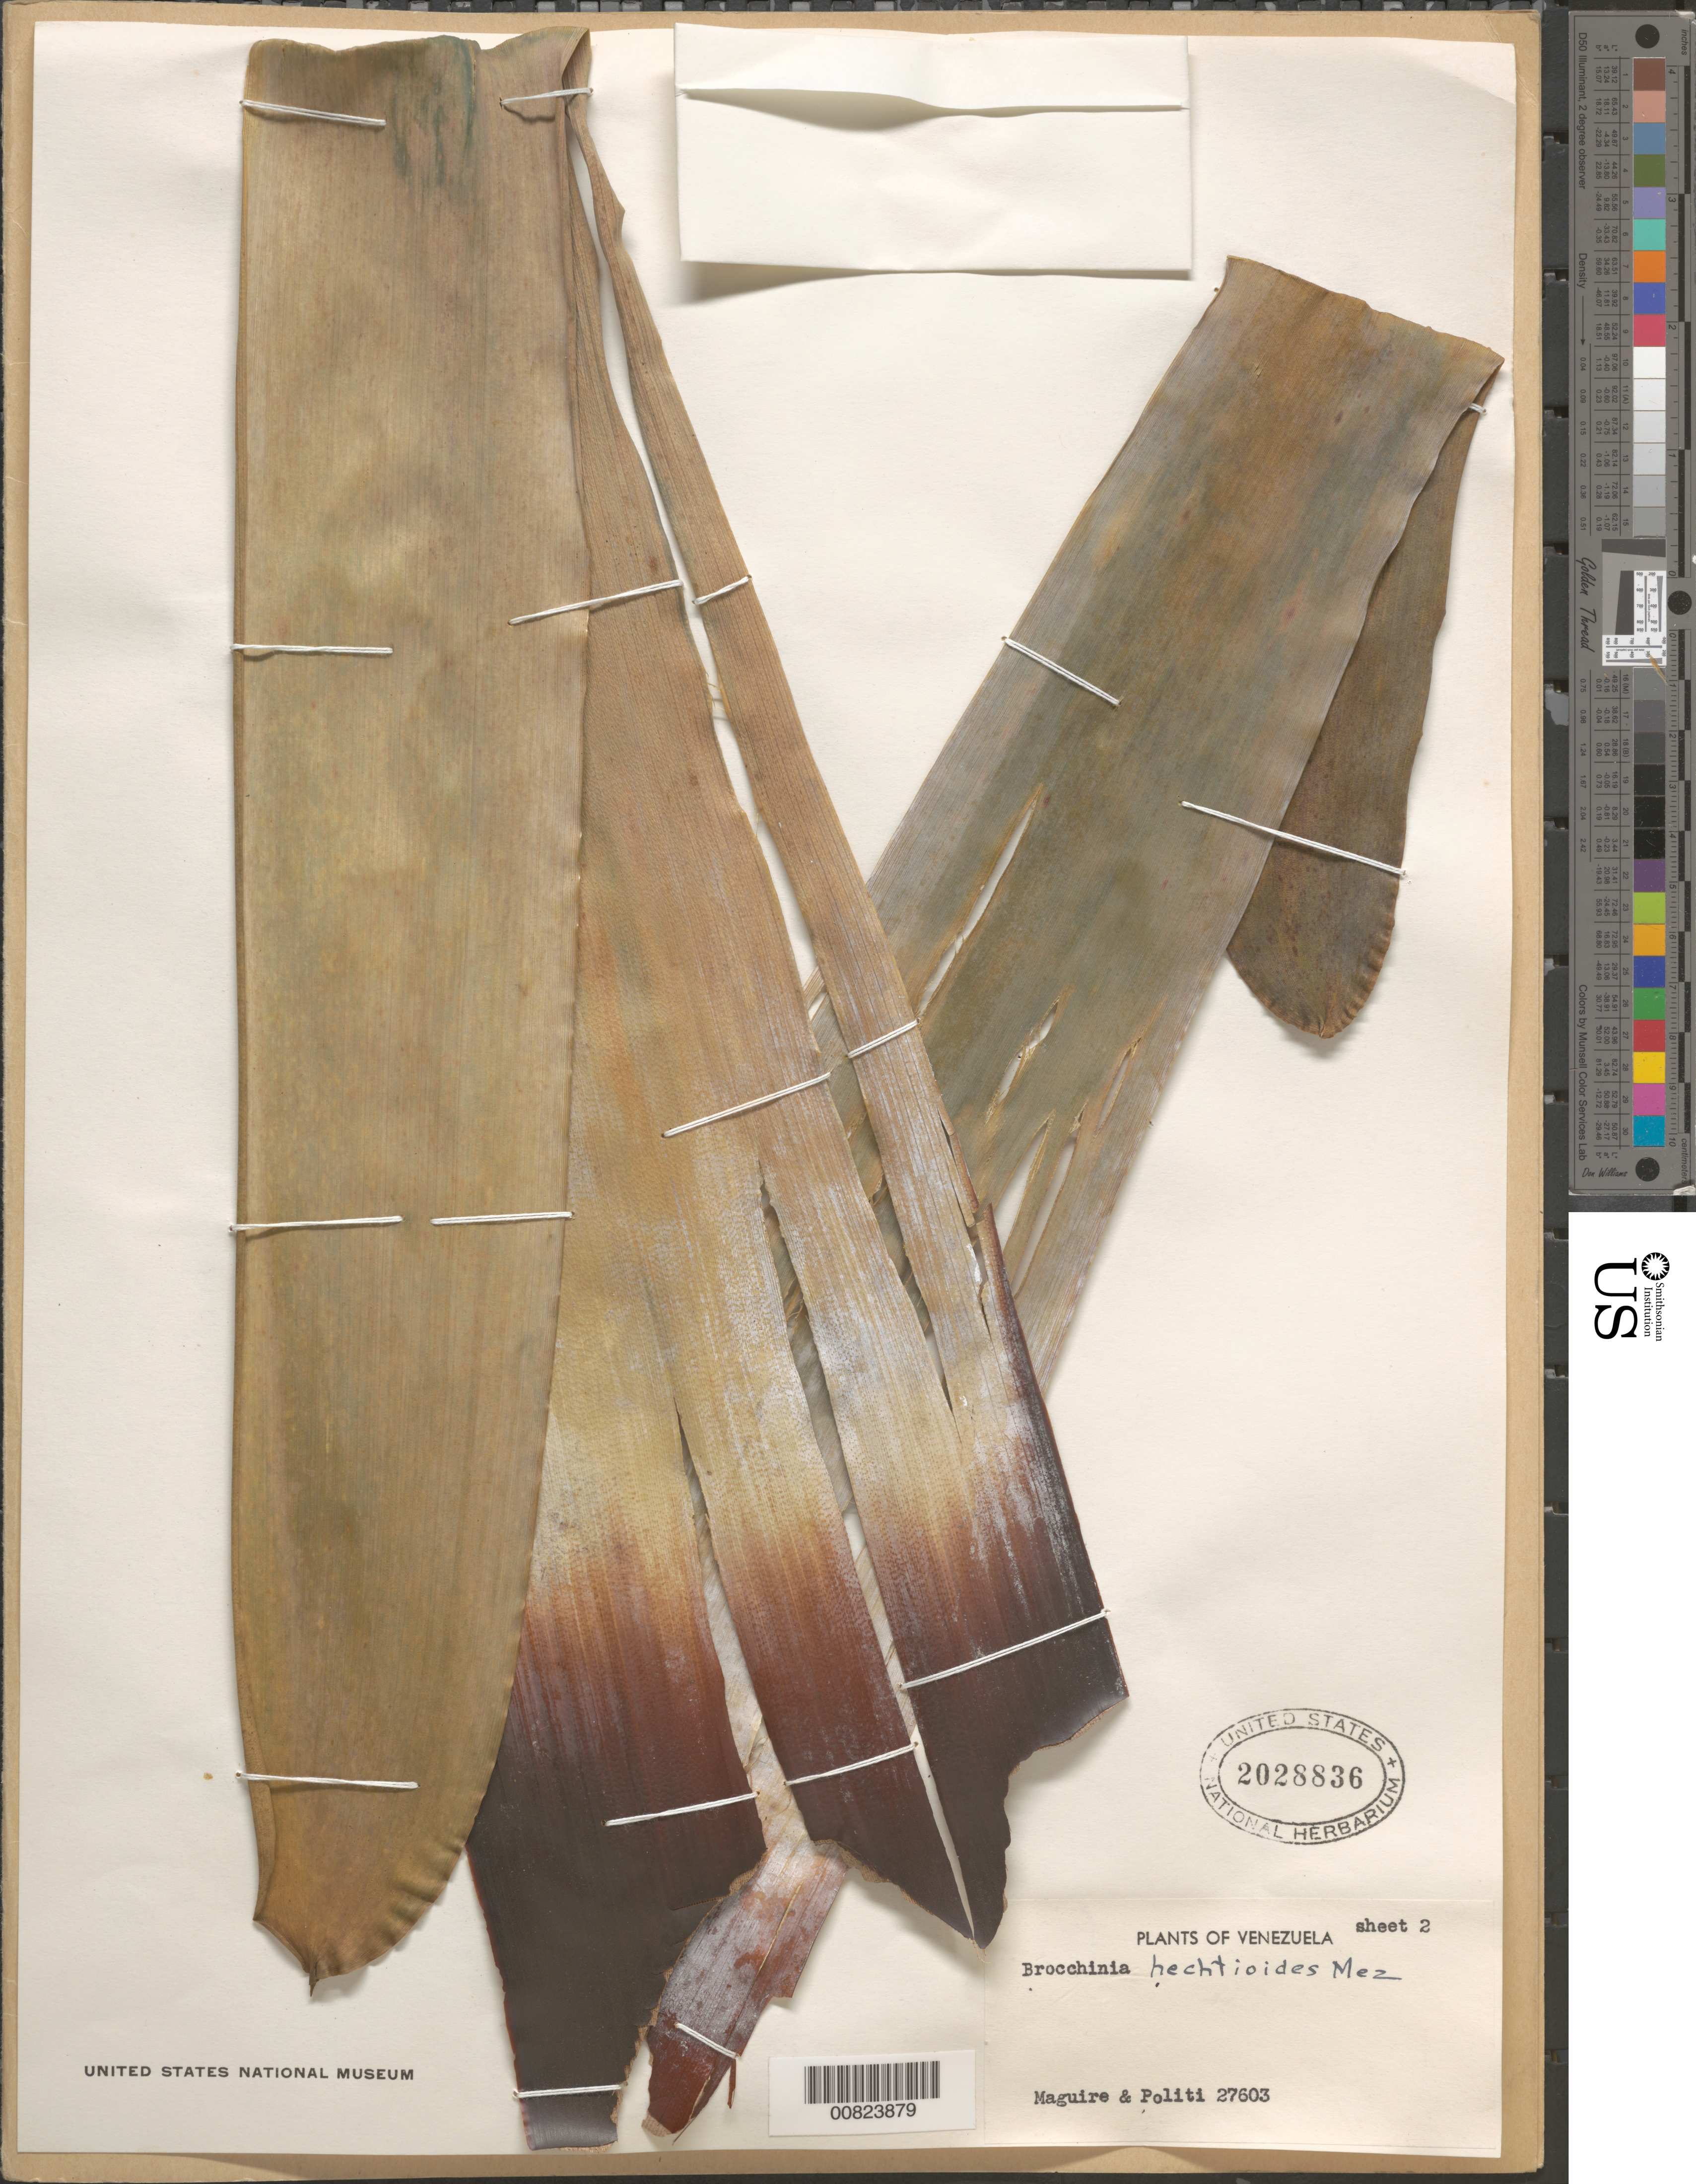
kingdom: Plantae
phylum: Tracheophyta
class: Liliopsida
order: Poales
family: Bromeliaceae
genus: Brocchinia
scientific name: Brocchinia hechtioides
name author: Mez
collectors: Maguire, -- & Politi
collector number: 27603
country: Venezuela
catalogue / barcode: US 2028836